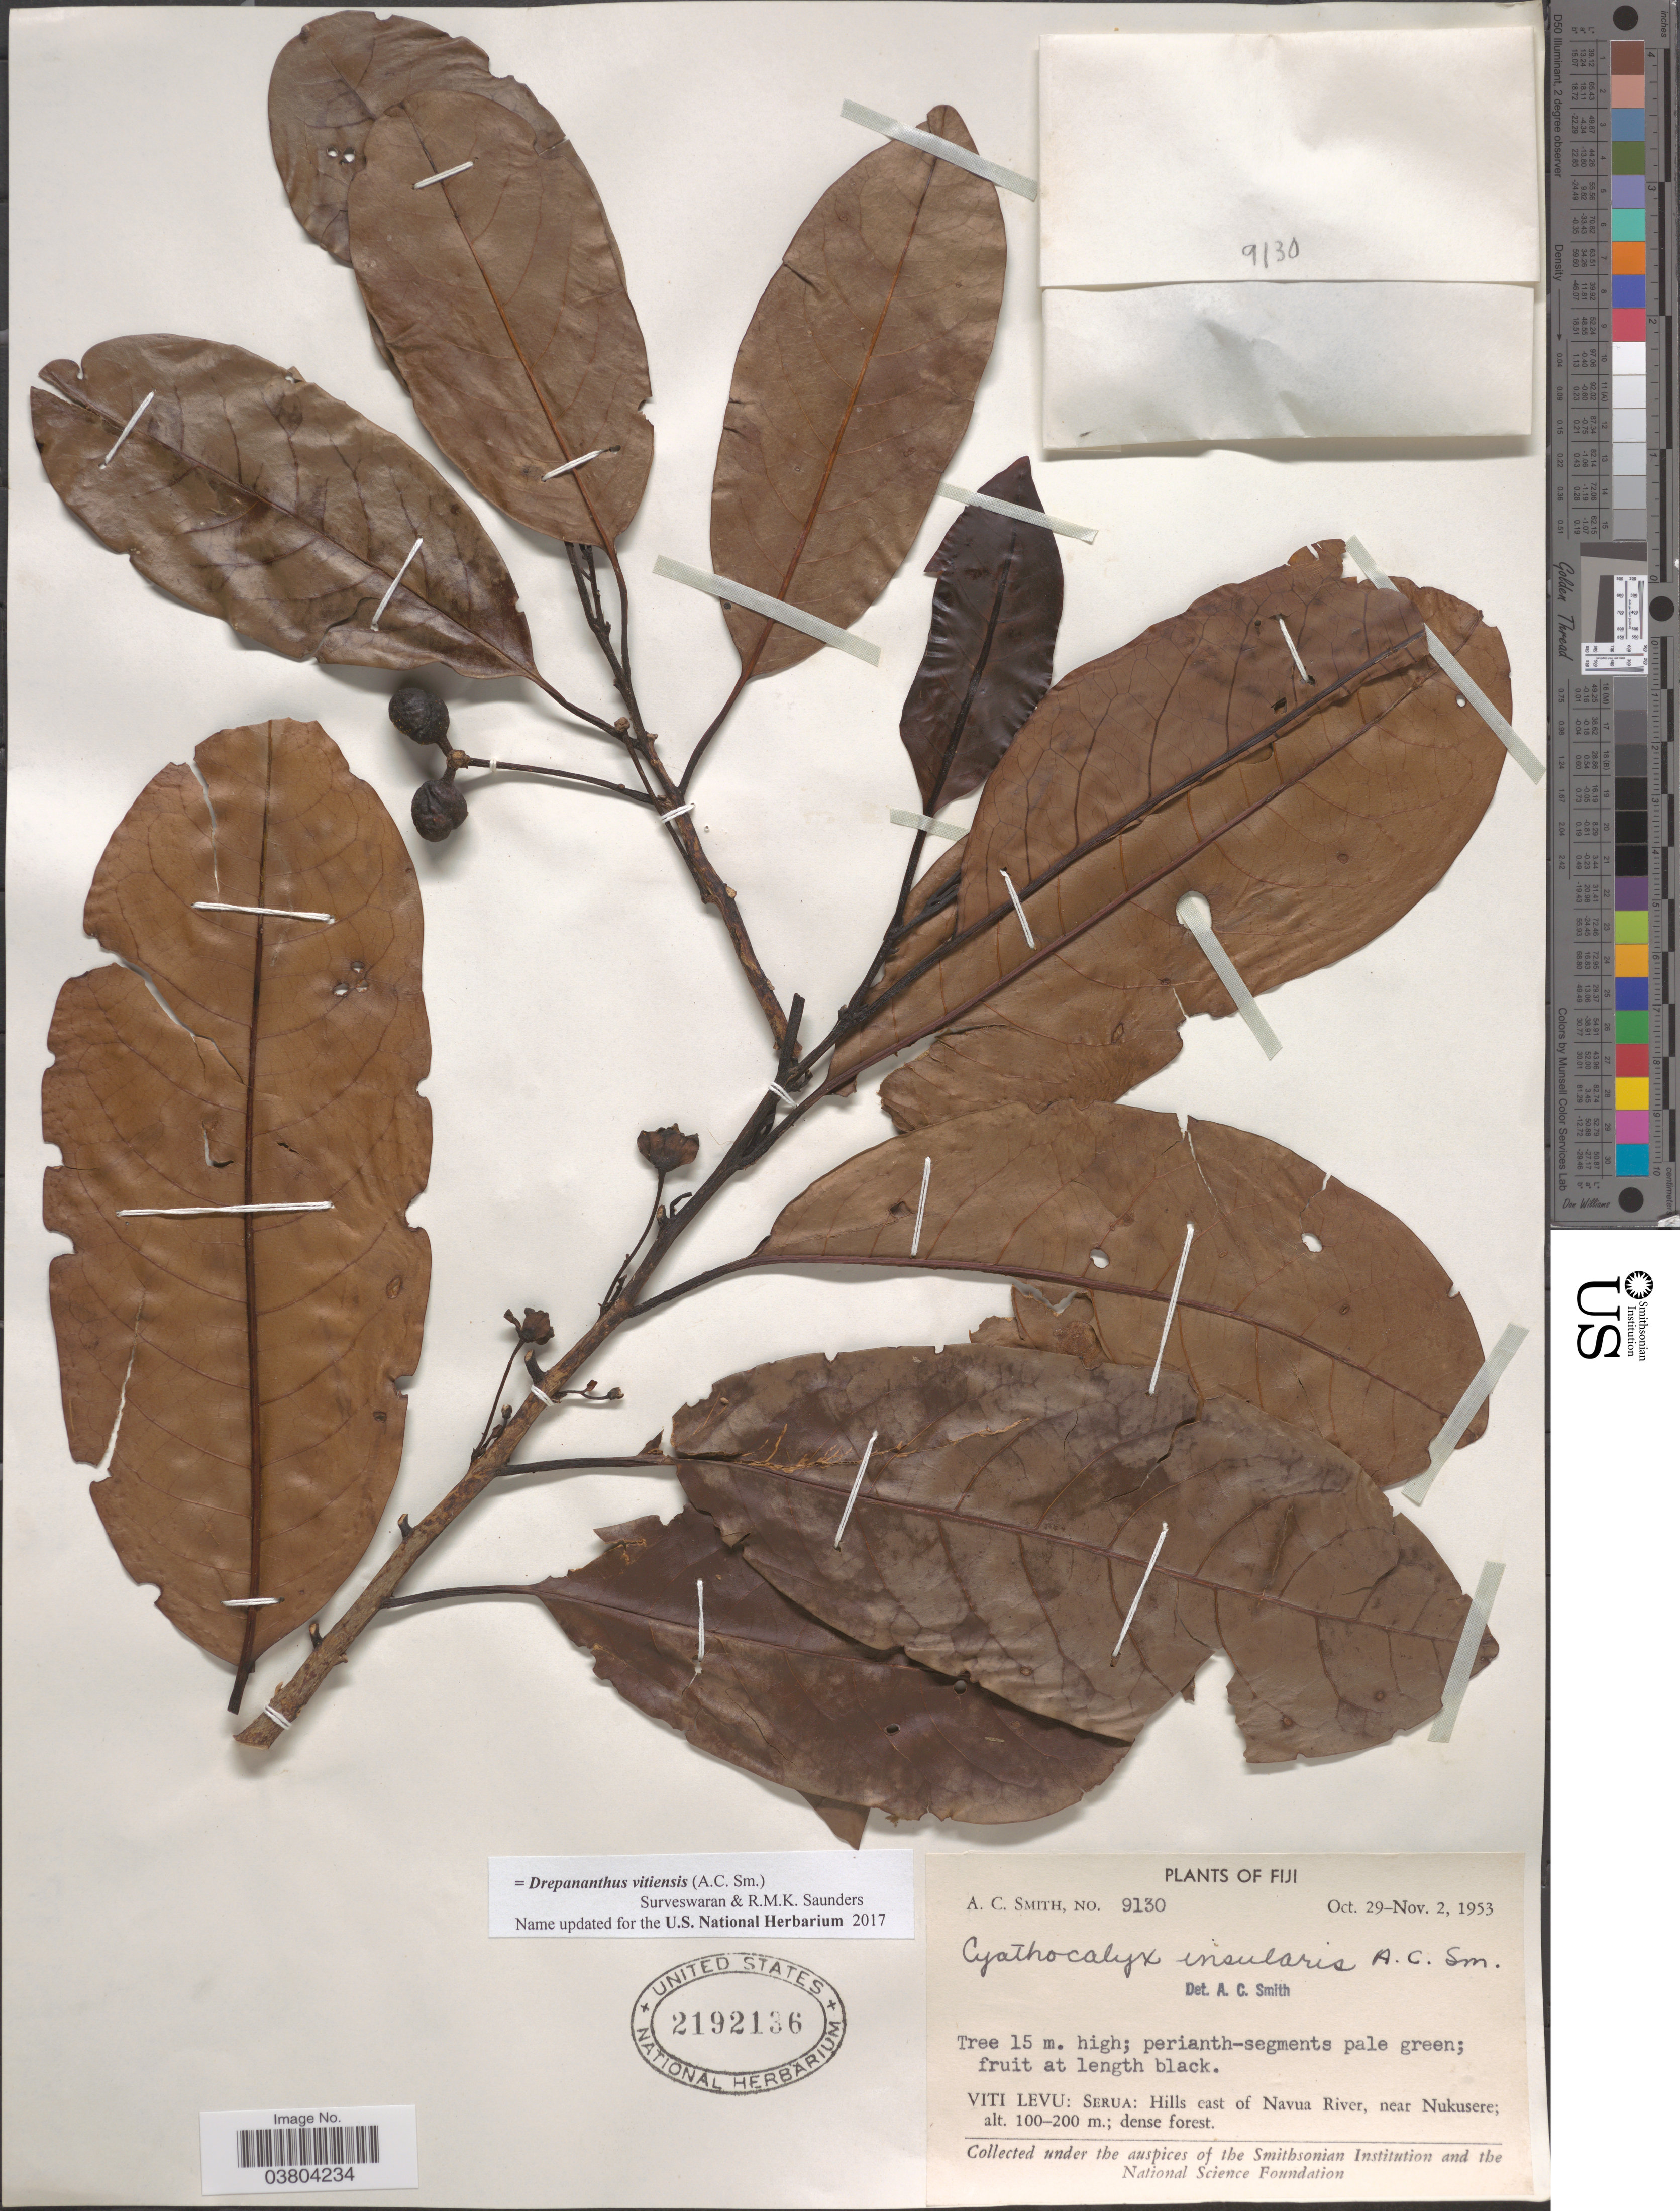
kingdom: Plantae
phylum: Tracheophyta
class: Magnoliopsida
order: Magnoliales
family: Annonaceae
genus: Drepananthus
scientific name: Drepananthus vitiensis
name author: (A.C. Sm.) Surveswaran & R.M.K. Saunders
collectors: A. C. Smith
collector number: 9130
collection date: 1953-10-29/1953-11-02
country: Fiji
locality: Viti Levu: Serua: Hills east of Navua River, near Nukusere.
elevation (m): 100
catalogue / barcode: US 2192136